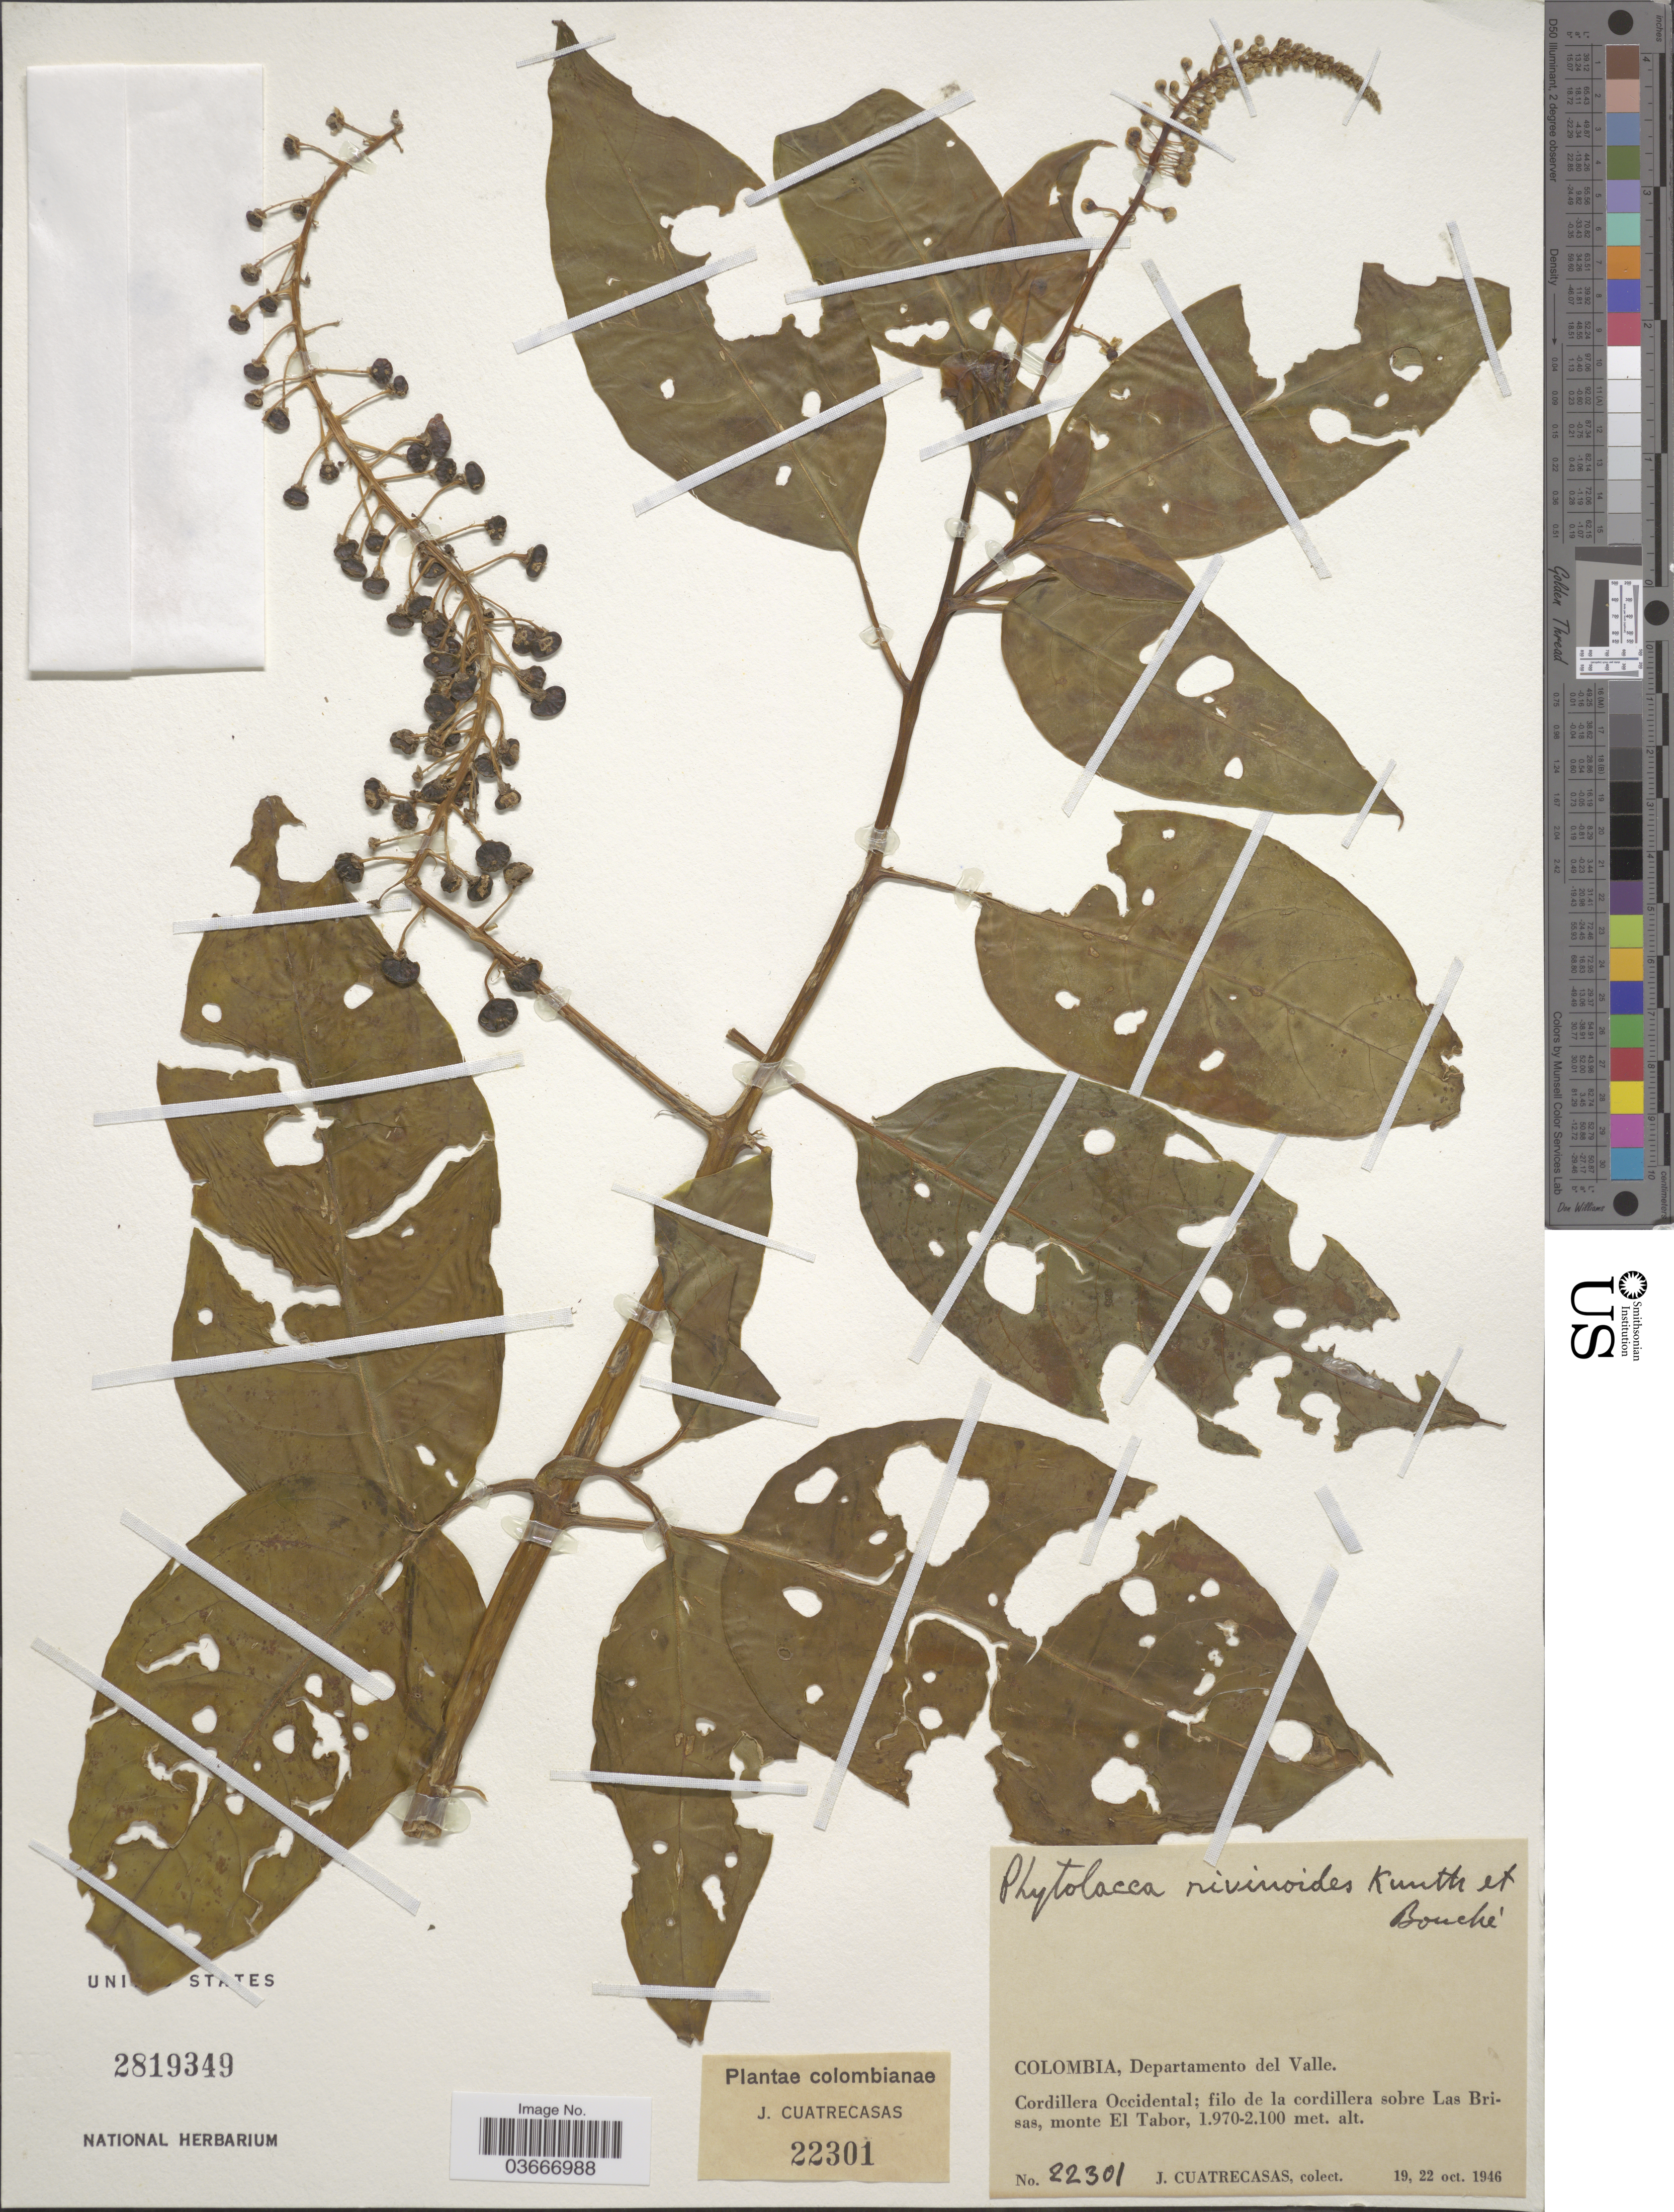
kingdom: Plantae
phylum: Tracheophyta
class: Magnoliopsida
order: Caryophyllales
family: Phytolaccaceae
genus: Phytolacca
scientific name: Phytolacca rivinoides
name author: Kunth & C.D. Bouché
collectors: J. Cuatrecasas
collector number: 22301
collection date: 1946-10-19/1946-10-22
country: Colombia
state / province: Valle del Cauca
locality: Departamento del Valle. Cordillera Occidental; filo de la cordillera sobre Las Brisas, monte El Tabor.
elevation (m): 1970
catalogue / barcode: US 2819349